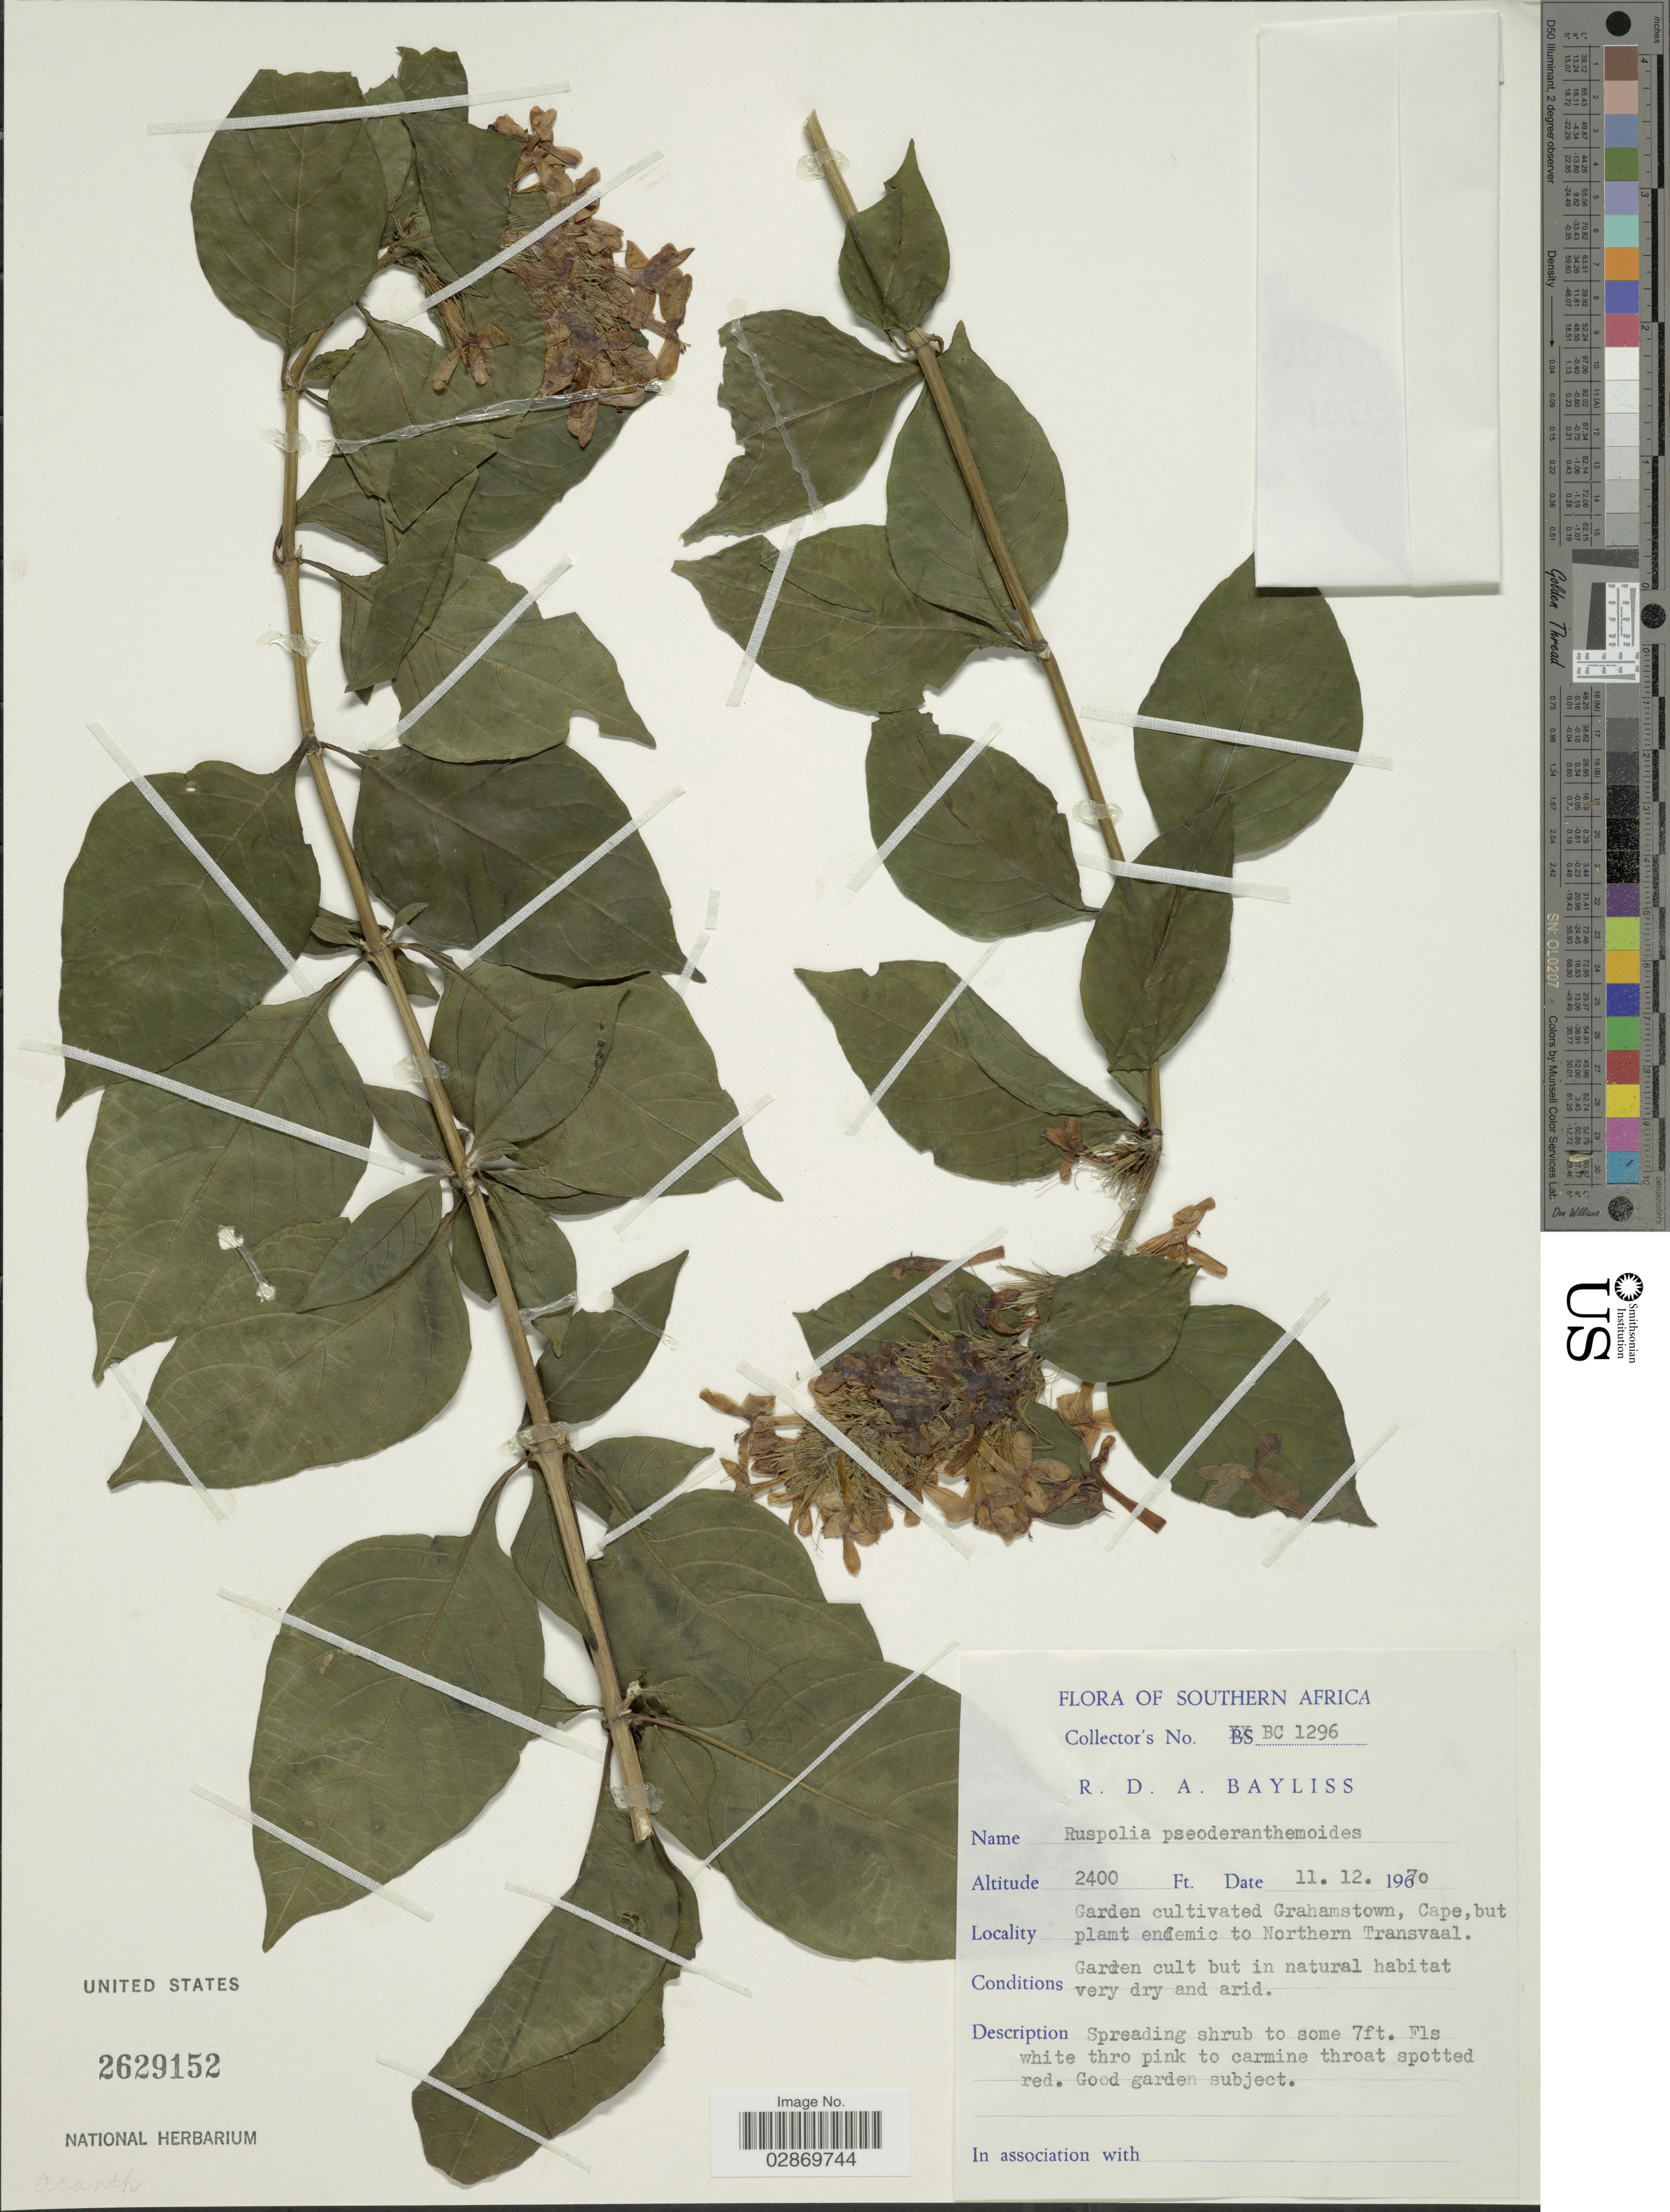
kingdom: Plantae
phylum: Tracheophyta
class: Magnoliopsida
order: Lamiales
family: Acanthaceae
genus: Ruspolia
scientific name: Ruspolia pseuderanthemoides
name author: Lindau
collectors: R. Bayliss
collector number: BC1296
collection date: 1970-12-11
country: South Africa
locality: Garden cultivated Grahamstown, Cape.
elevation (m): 732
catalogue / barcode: US 2629152